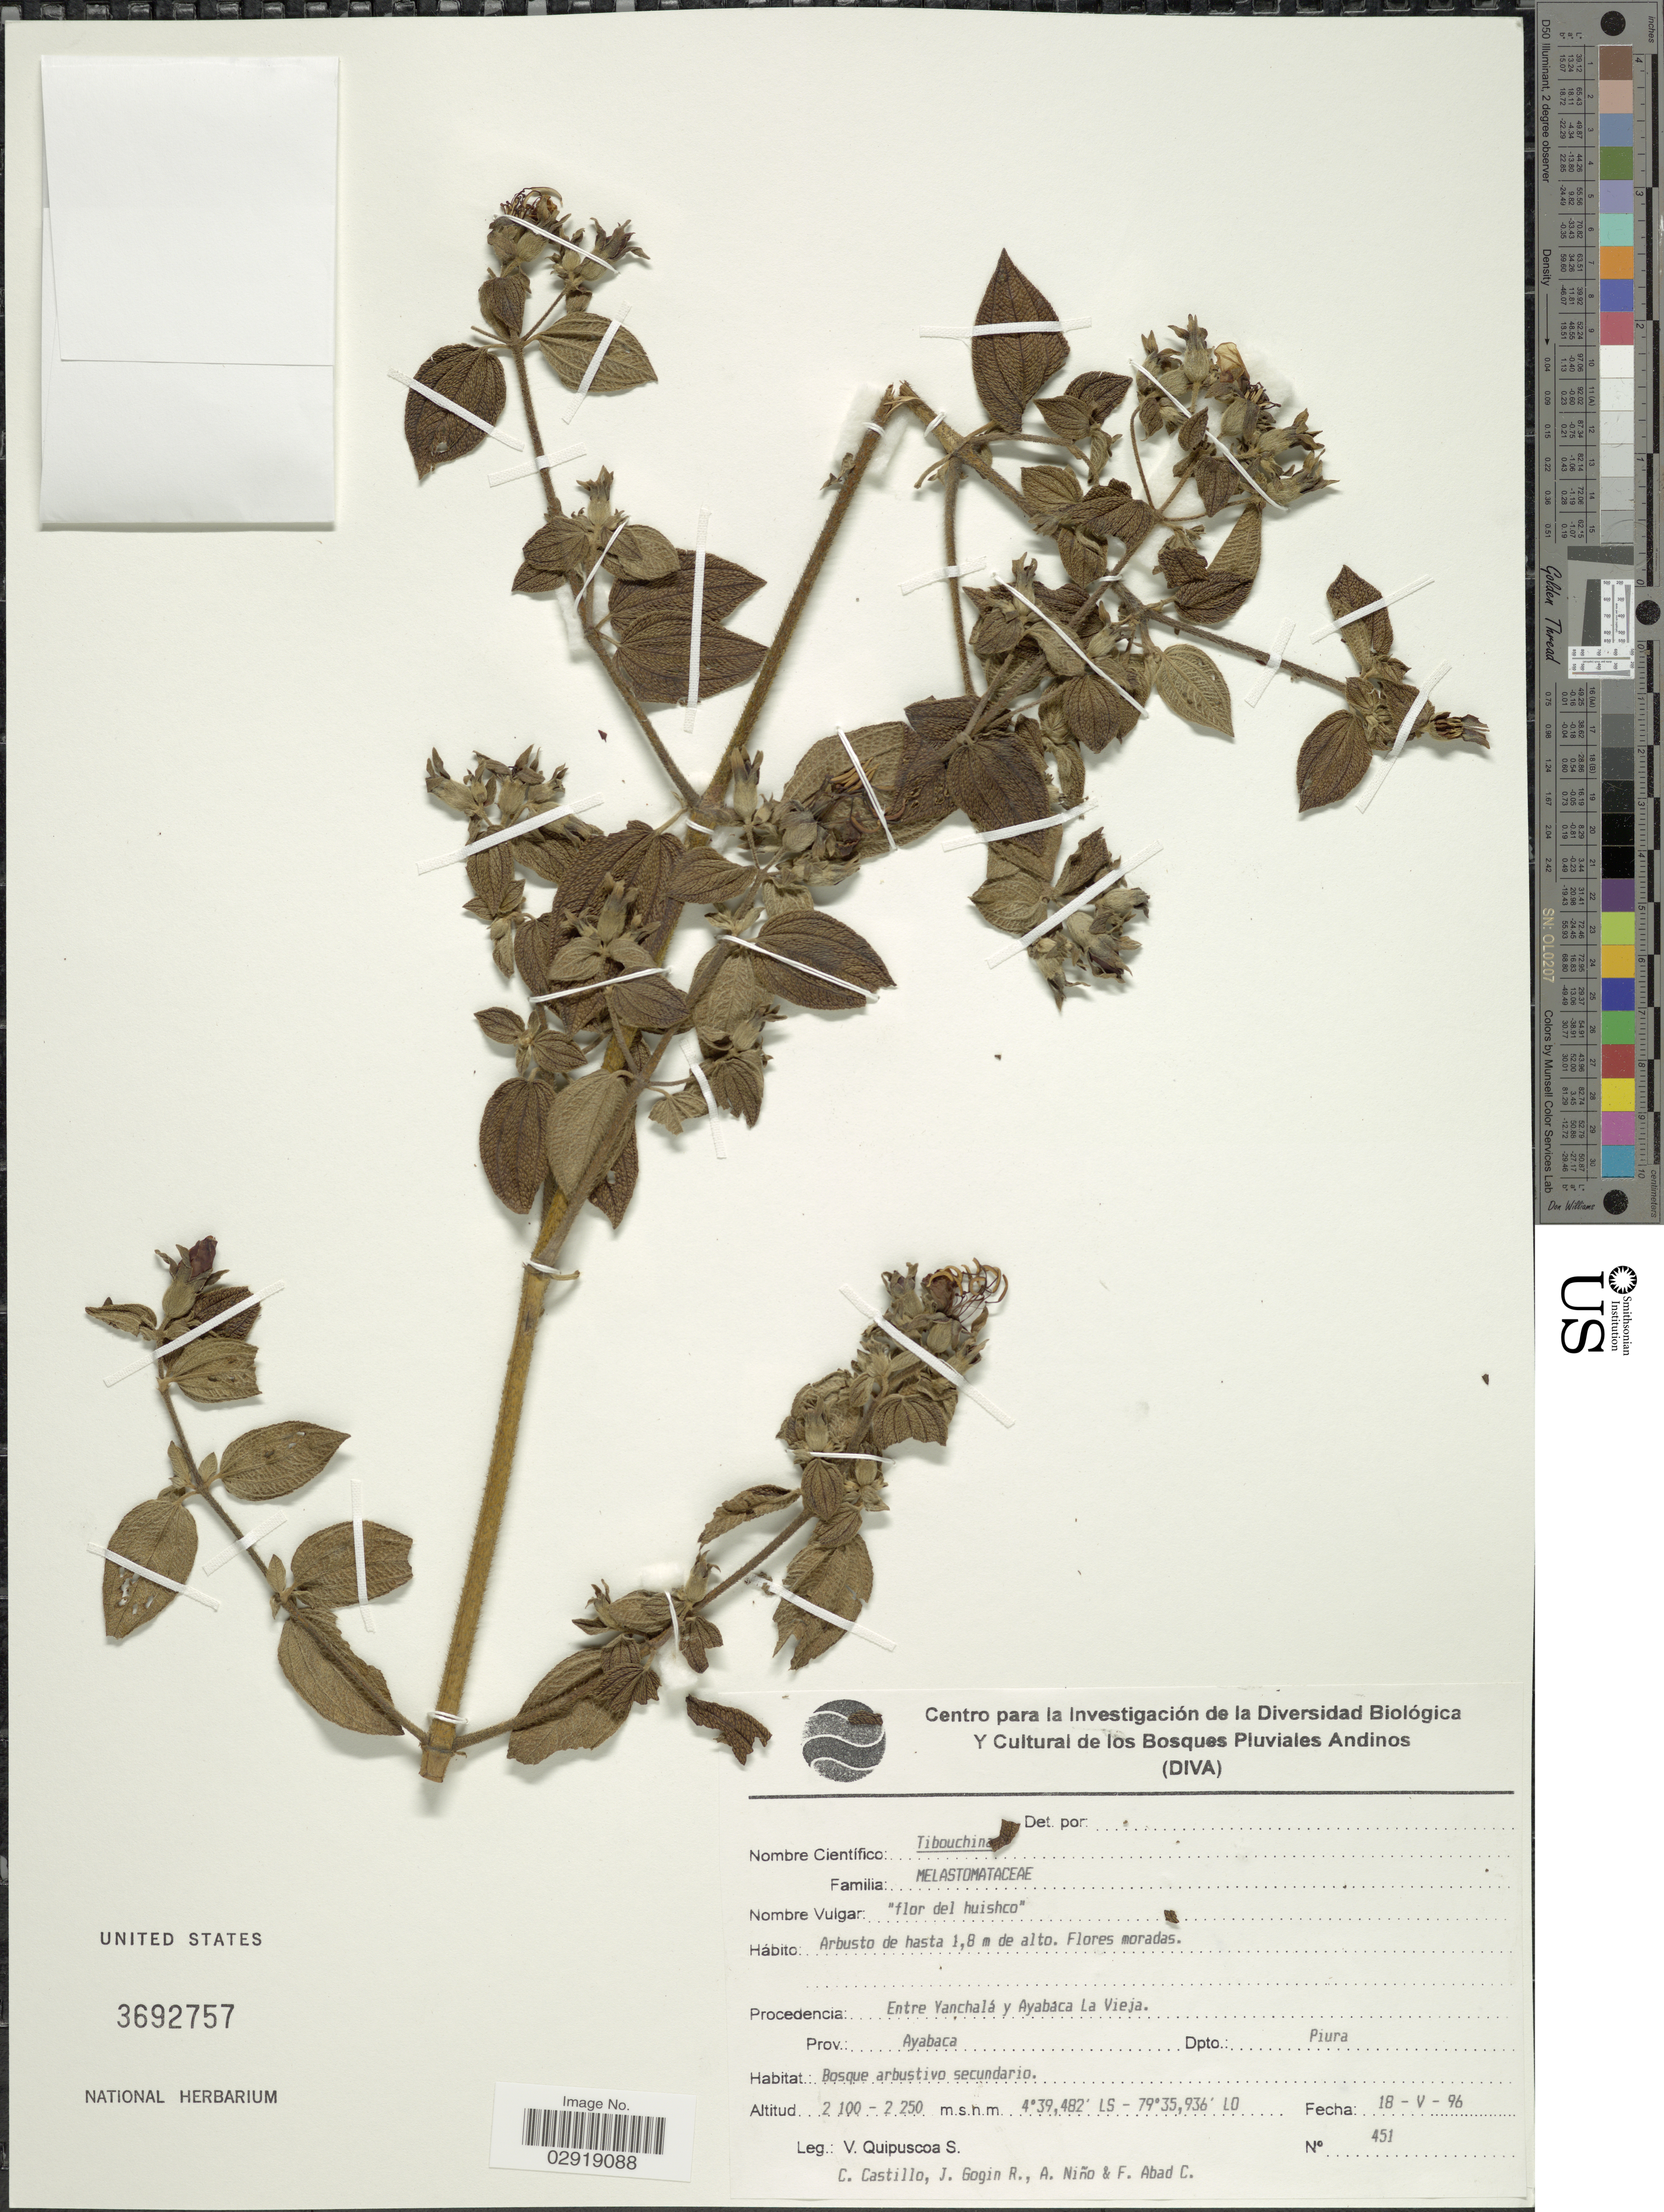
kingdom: Plantae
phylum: Tracheophyta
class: Magnoliopsida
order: Myrtales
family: Melastomataceae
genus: Pleroma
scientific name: Pleroma sp.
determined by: Michelangeli, F. A.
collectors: V. Quipuscoa S., C. Castillo, J. Gogin R., A. Nino & F. Abad C.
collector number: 451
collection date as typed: Transcribed d/m/y: 18/5/96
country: Peru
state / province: Piura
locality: Entre Yanchalá y Ayabaca La Vieja. Prov. Ayabaca. Dpto.: Piura.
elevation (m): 2100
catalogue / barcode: US 3692757